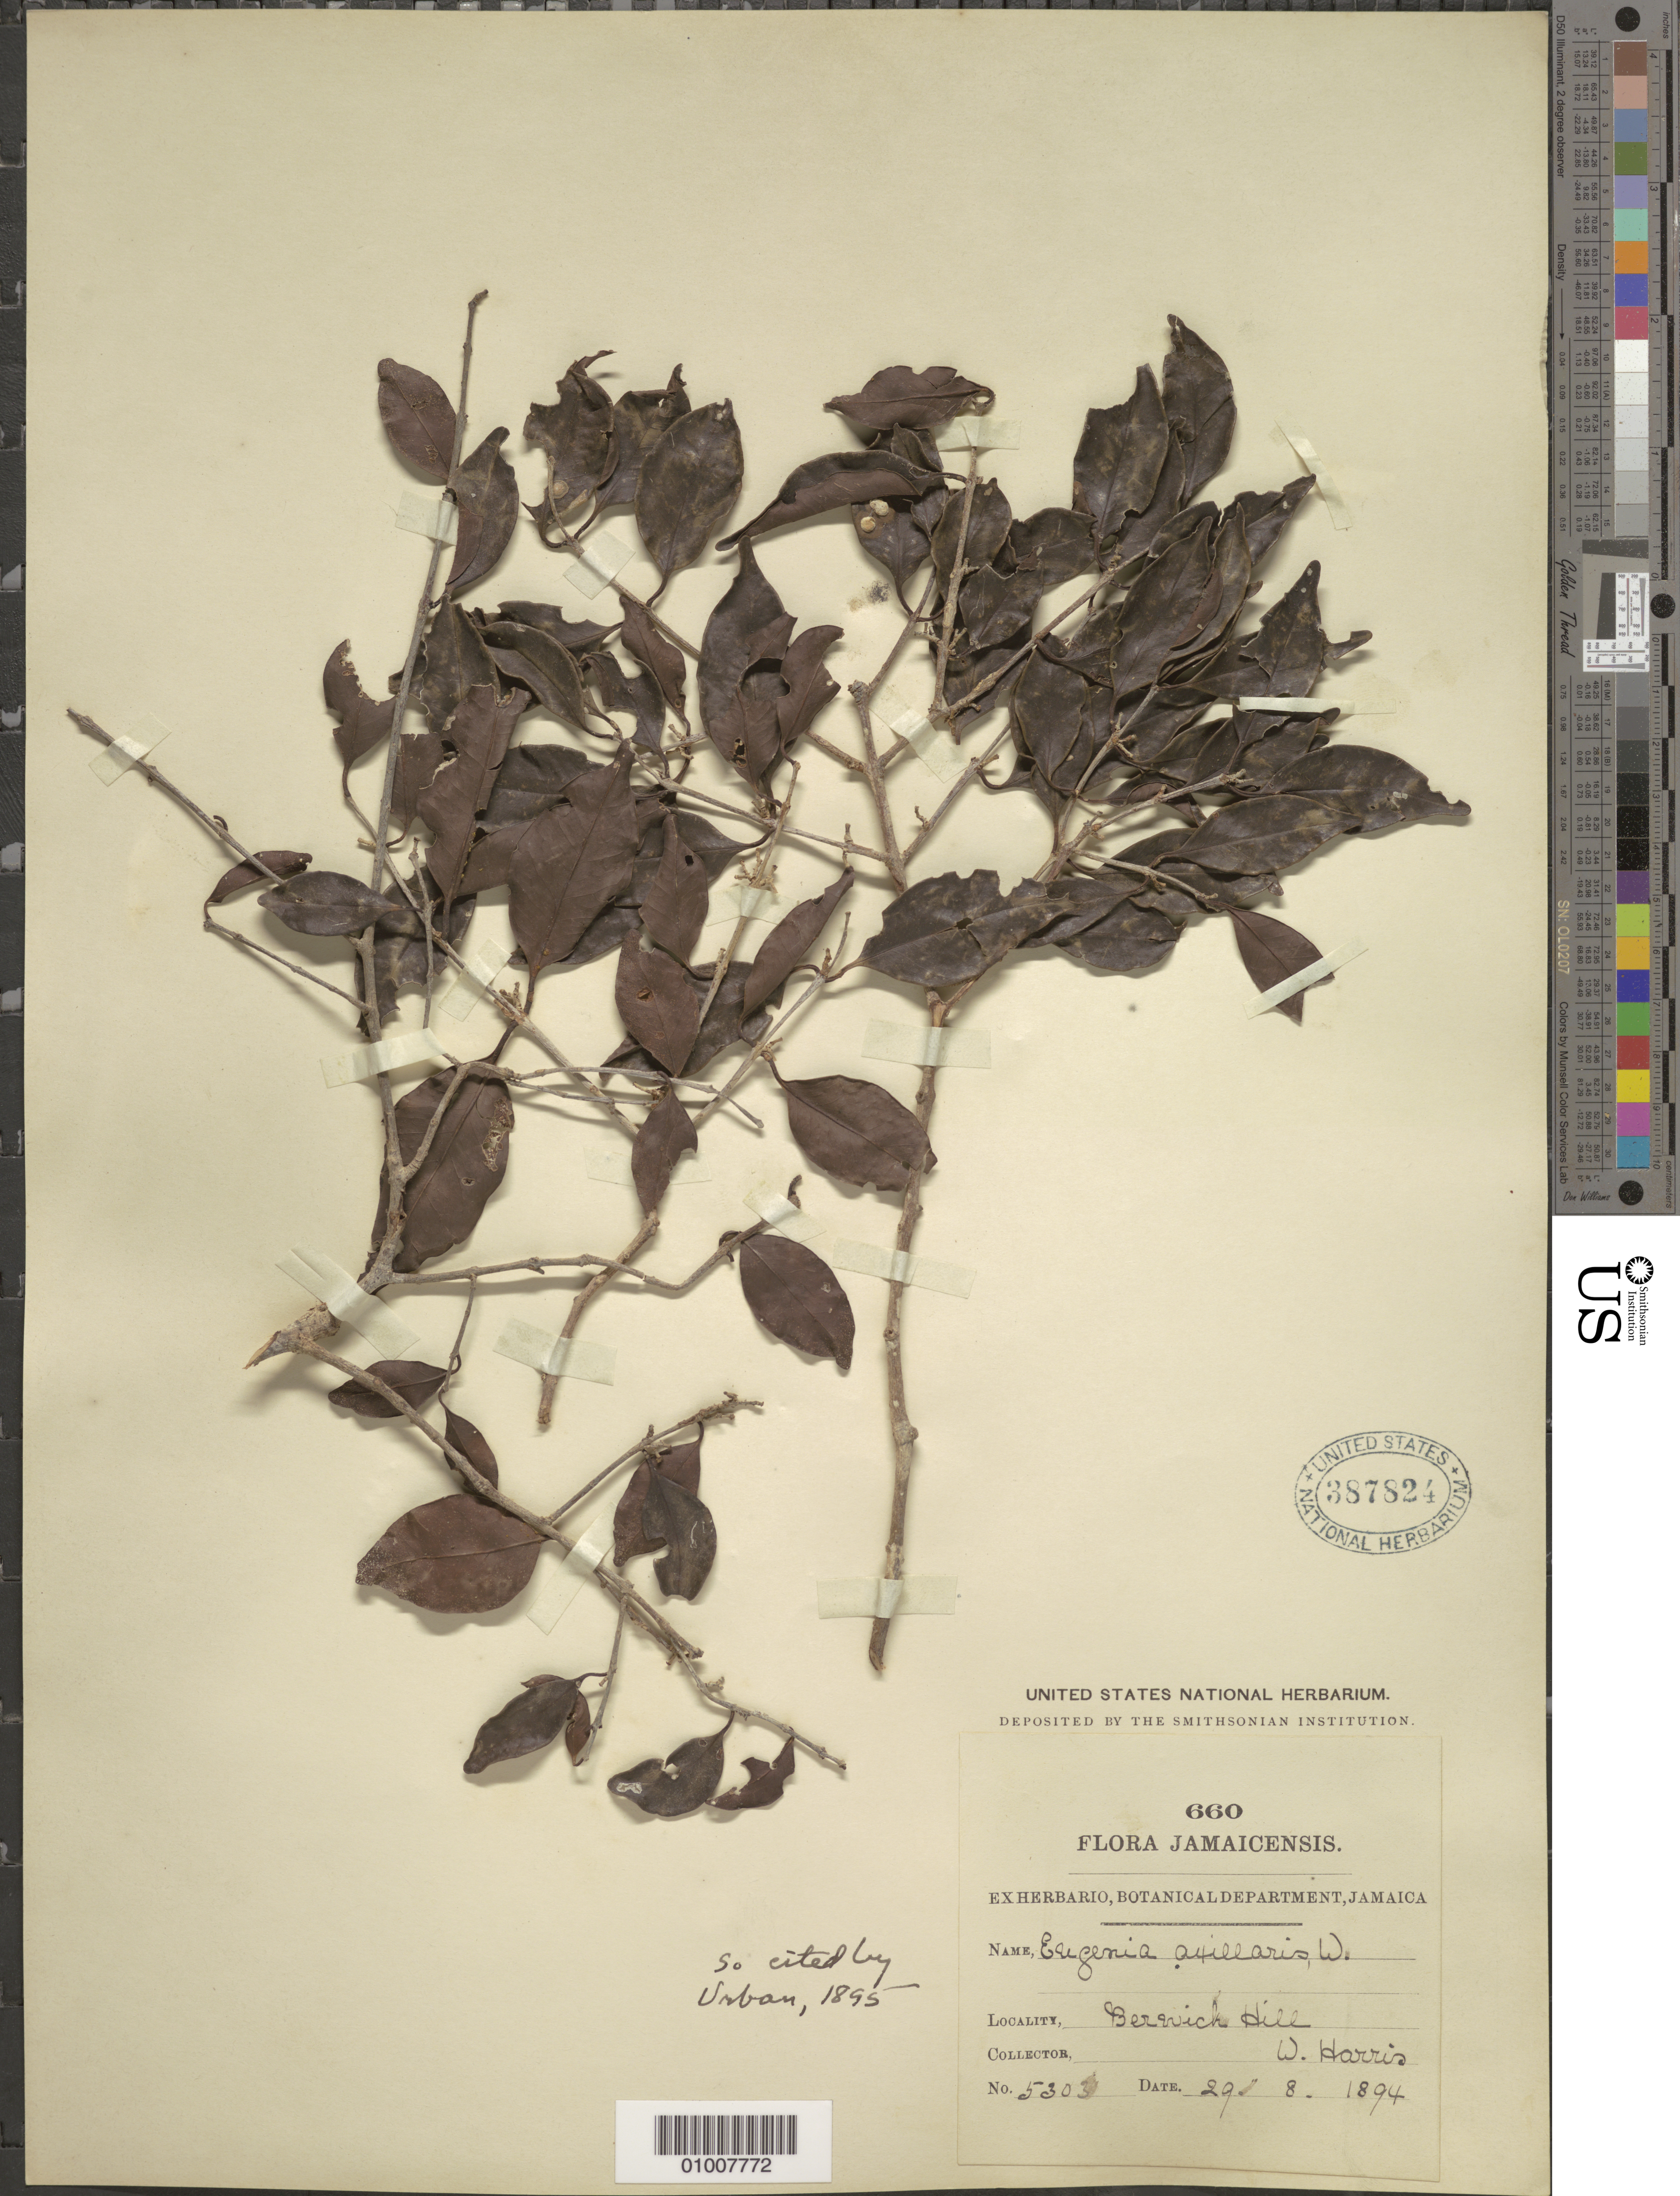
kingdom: Plantae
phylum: Tracheophyta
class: Magnoliopsida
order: Myrtales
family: Myrtaceae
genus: Eugenia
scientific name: Eugenia axillaris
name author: (Sw.) Willd.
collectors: W. Harris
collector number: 5303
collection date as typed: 29 Aug 1894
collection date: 1894-08-29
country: Jamaica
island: Jamaica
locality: Berwick Hill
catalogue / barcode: US 387824